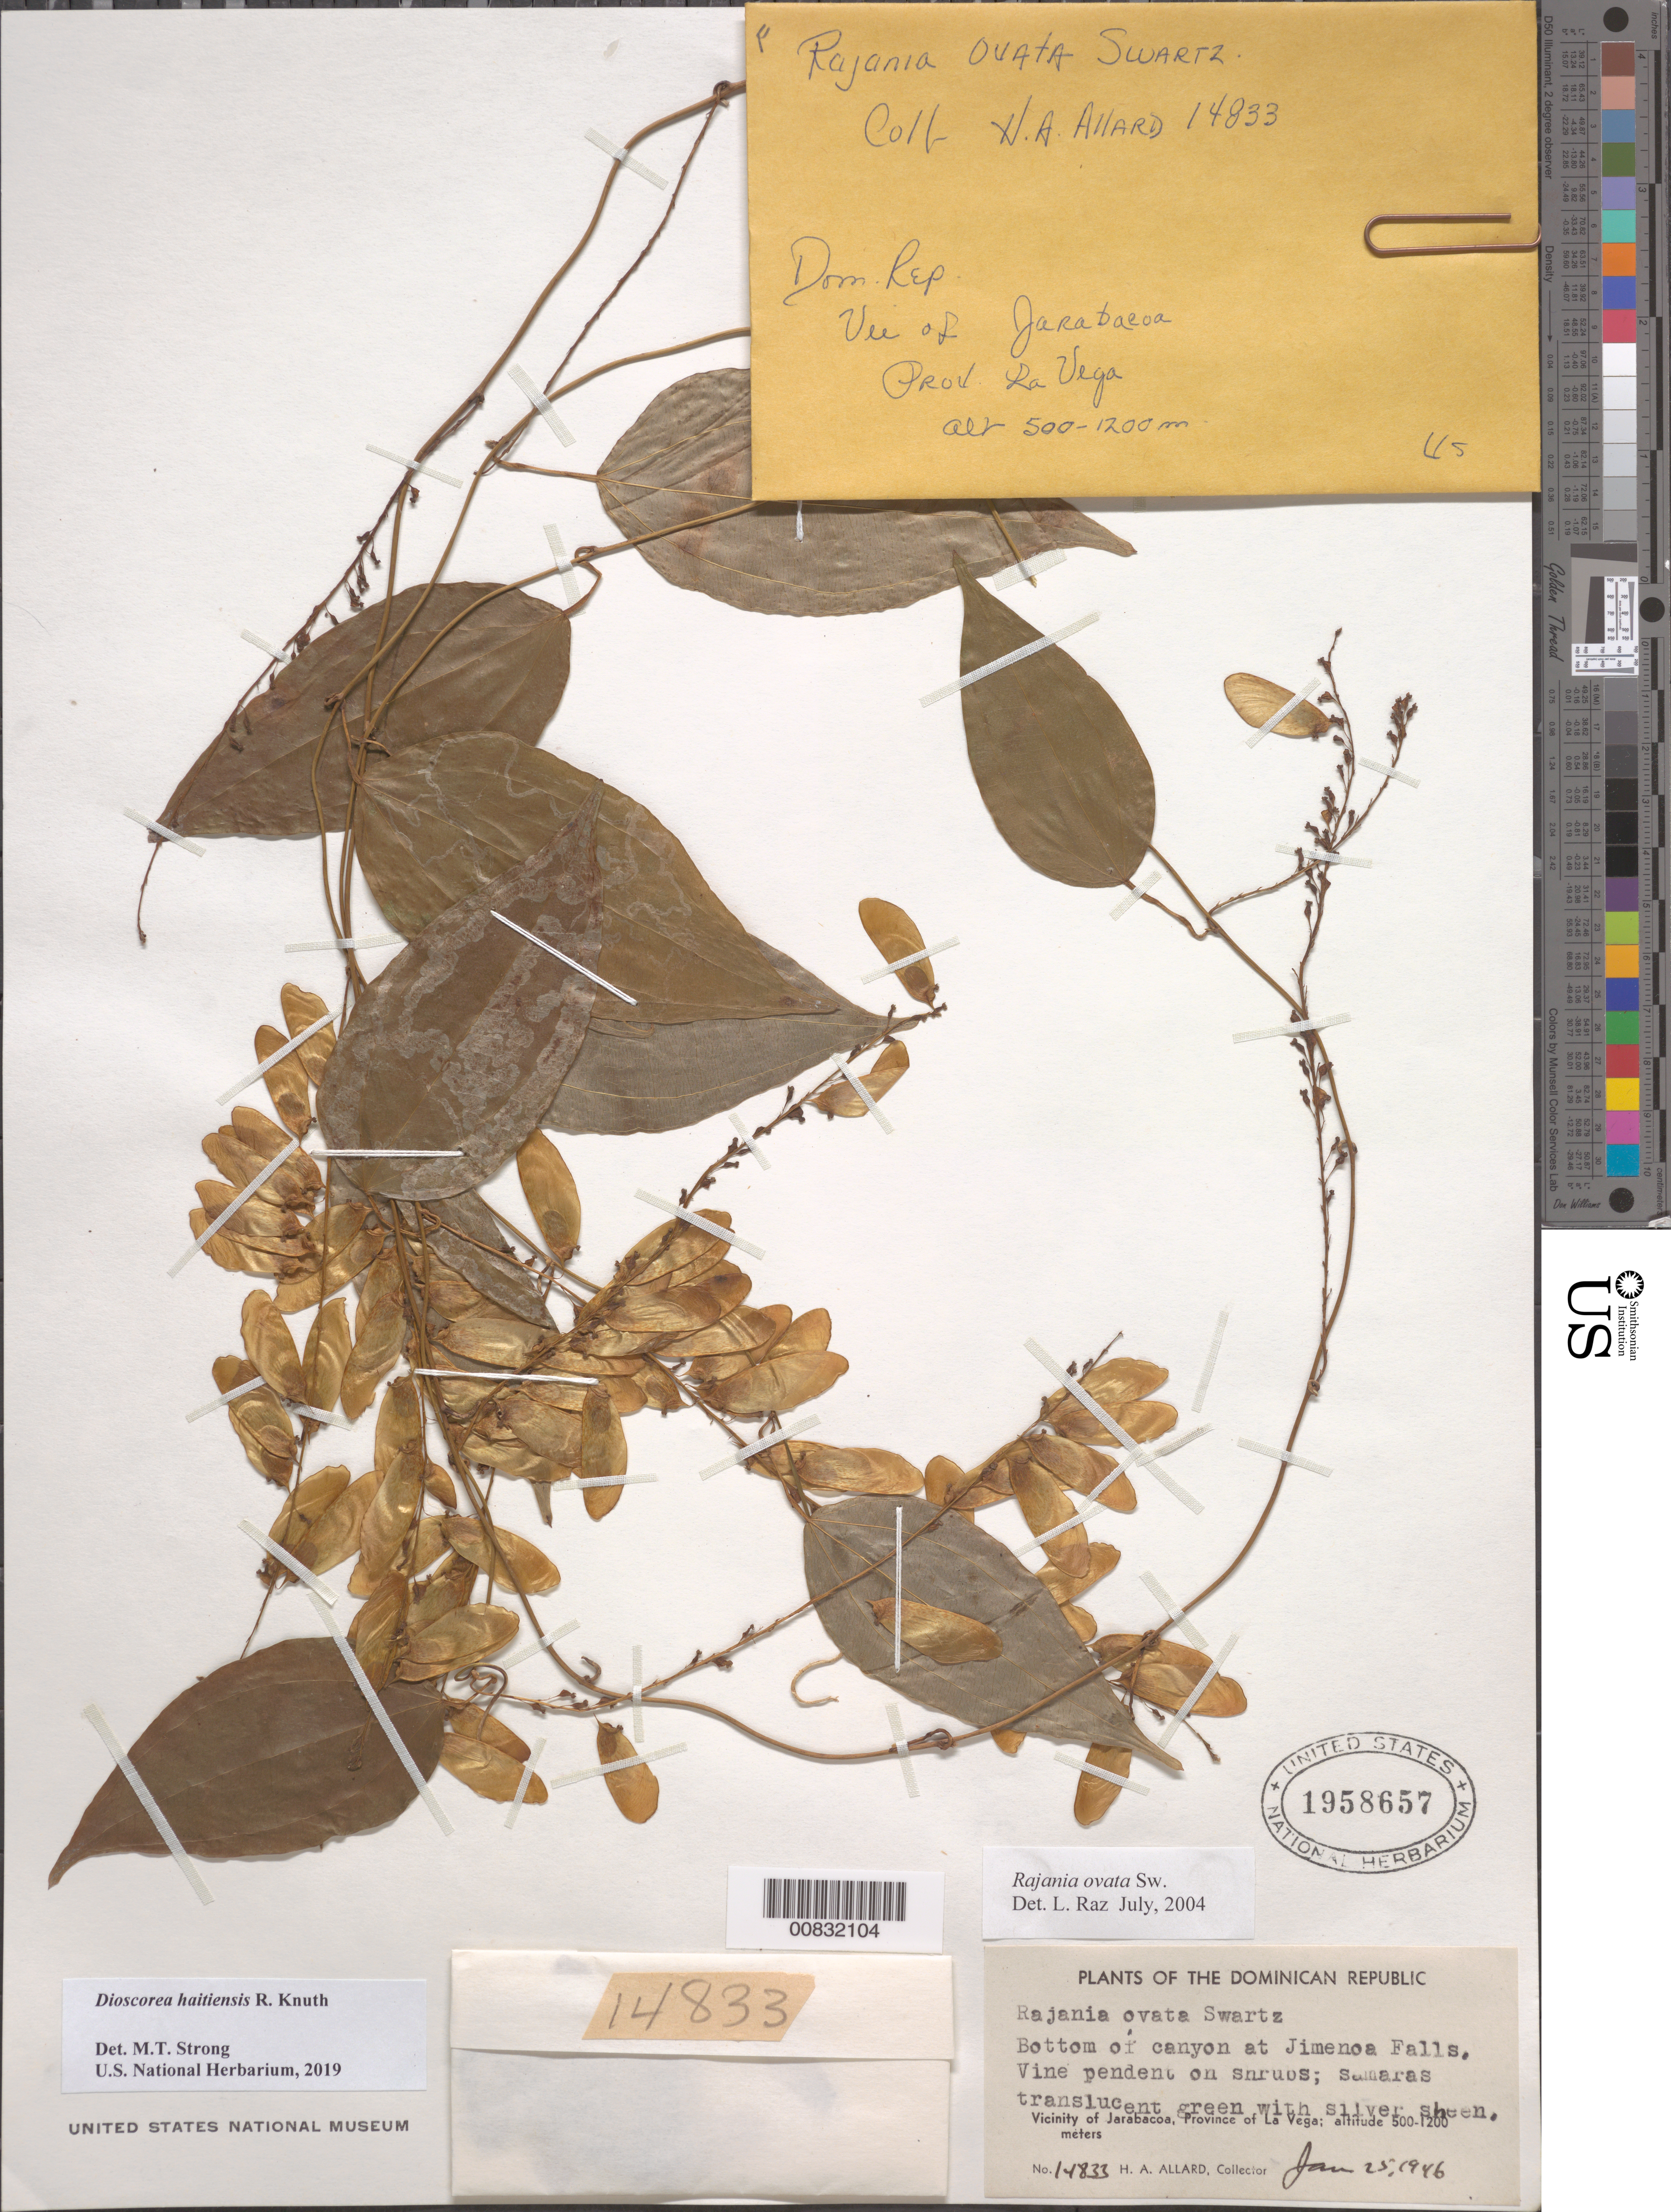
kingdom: Plantae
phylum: Tracheophyta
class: Liliopsida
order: Dioscoreales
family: Dioscoreaceae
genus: Dioscorea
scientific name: Dioscorea haitiensis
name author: R. Knuth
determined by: Strong, M. T., (US), Smithsonian Institution - National Museum of Natural History (UNITED STATES)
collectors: H. A. Allard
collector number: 14833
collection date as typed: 25 Jan 1946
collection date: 1946-01-25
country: Dominican Republic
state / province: La Vega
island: Hispaniola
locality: Vicinity of Jarabacoa. Bottom of canyon at Jimenoa Falls.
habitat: Vine pendent on shrubs. Bottom of canyon.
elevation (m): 500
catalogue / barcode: US 1958657